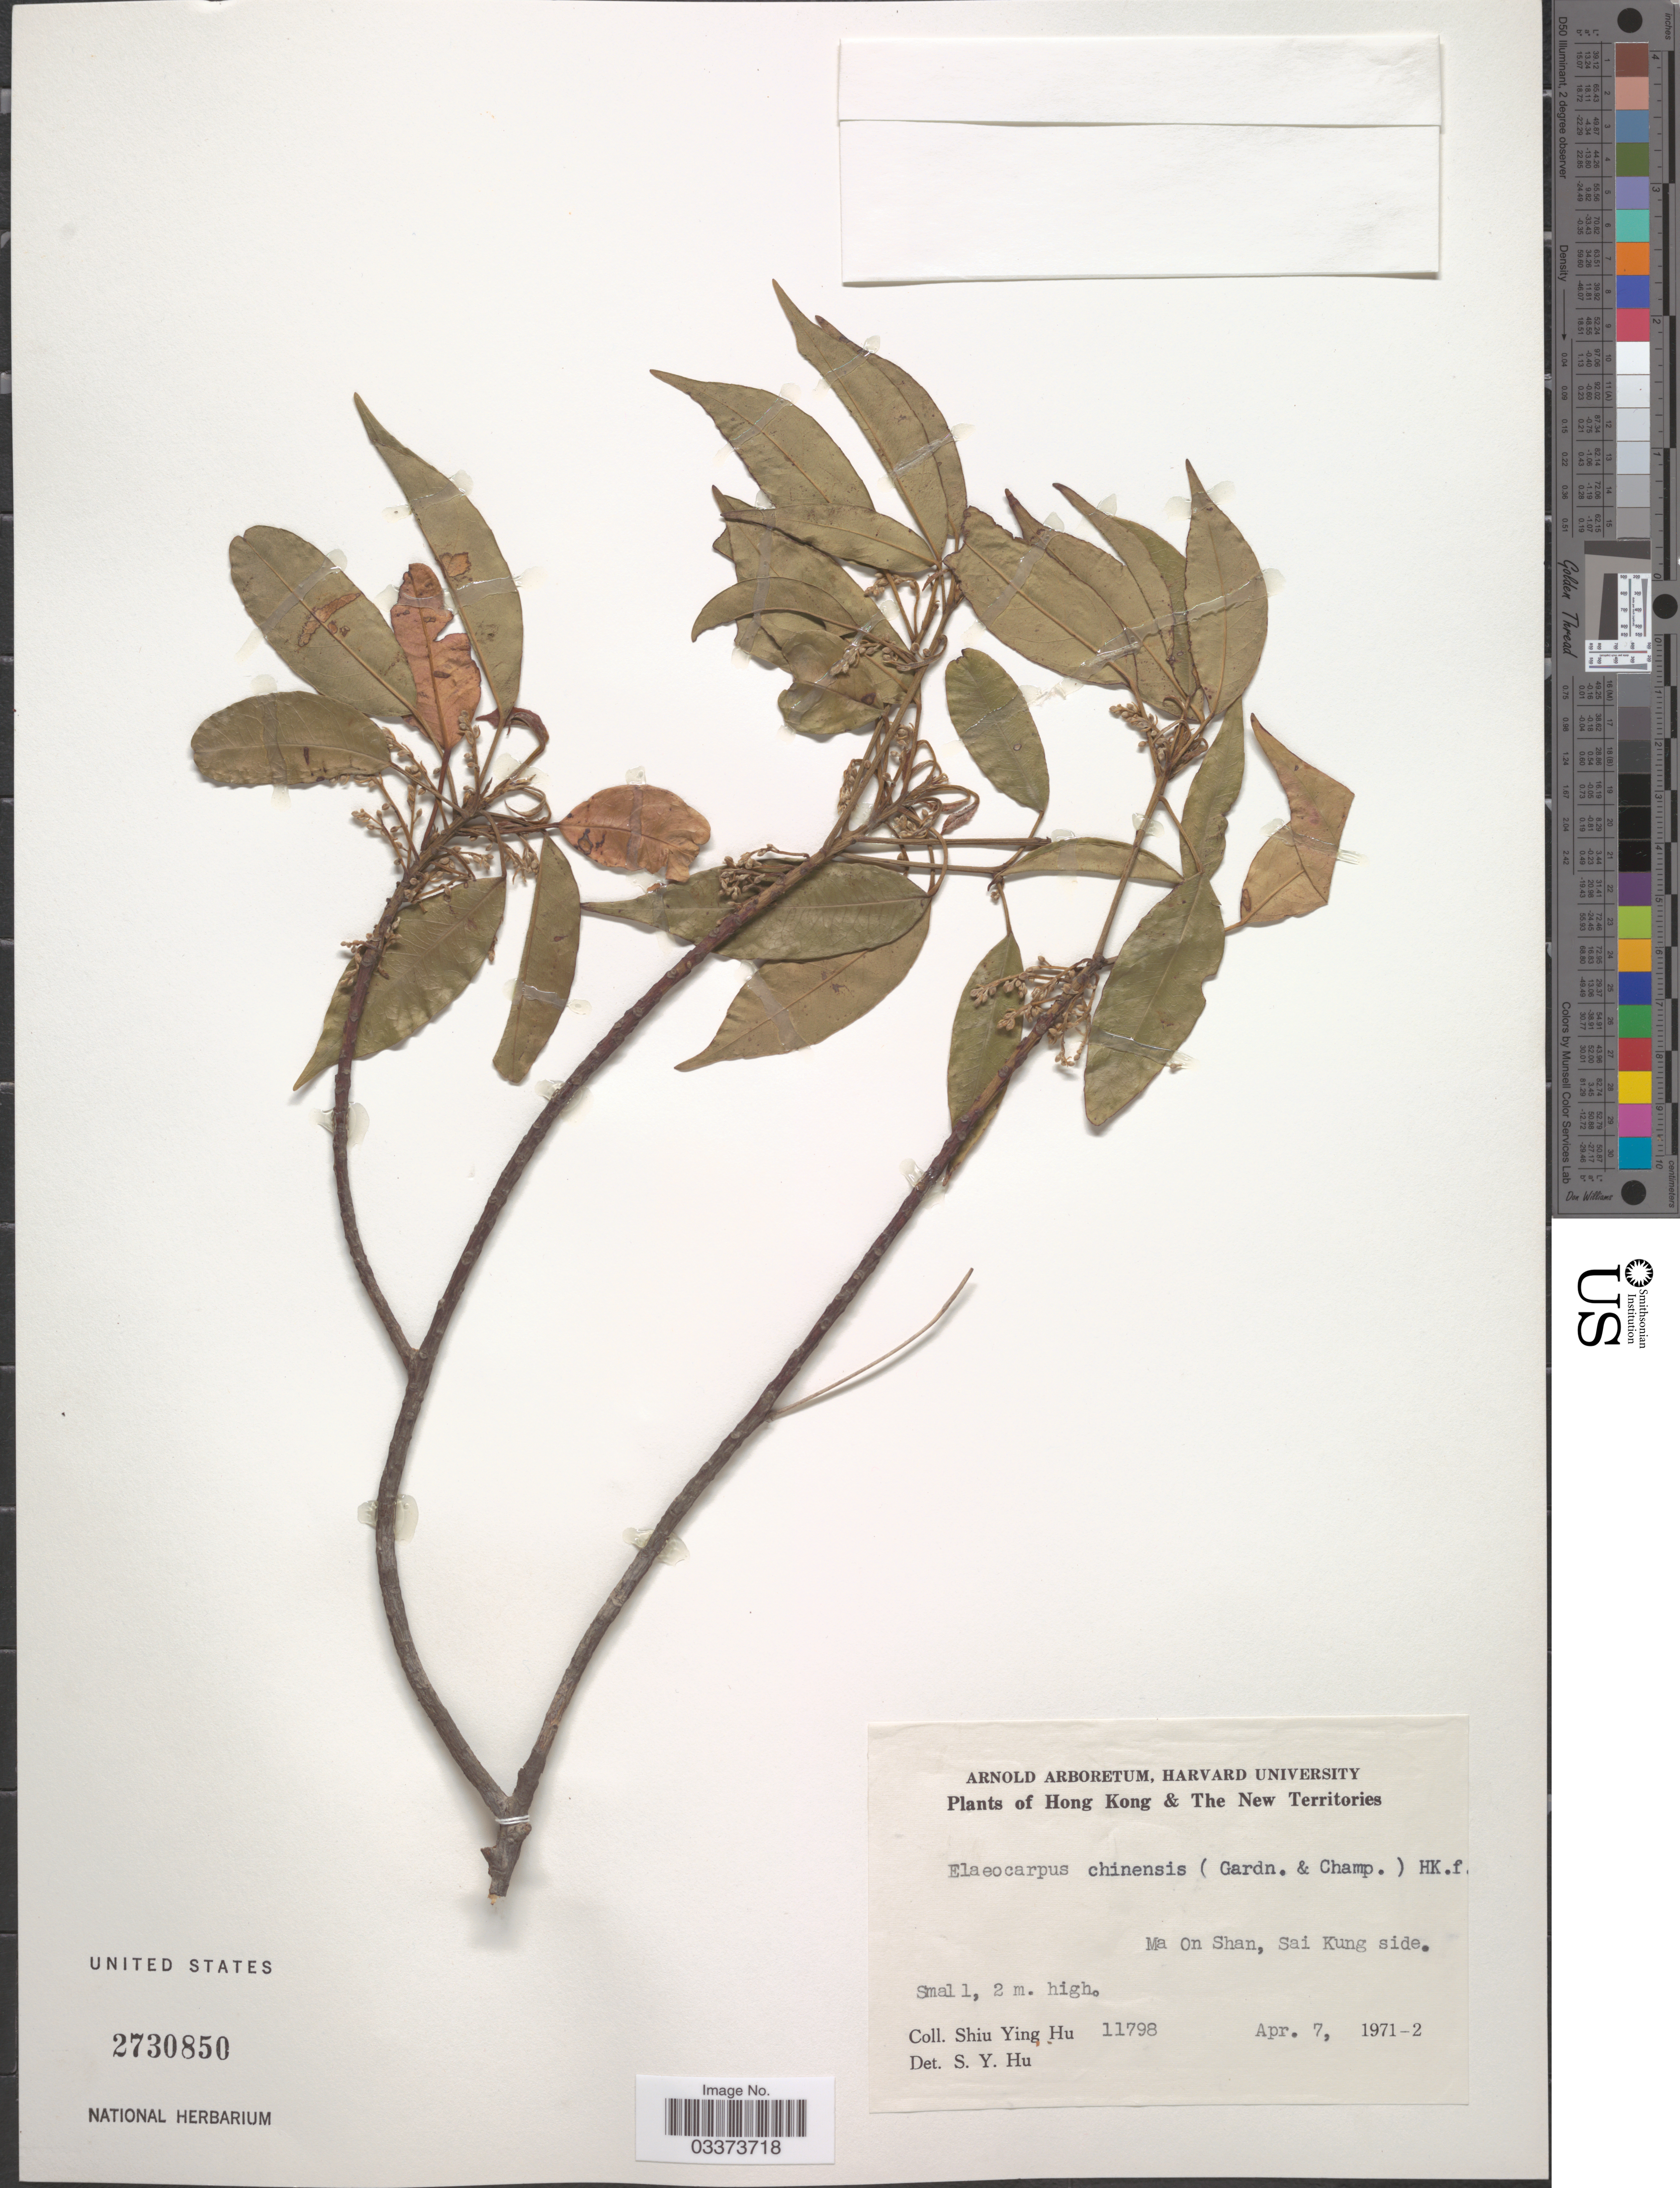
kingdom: Plantae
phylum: Tracheophyta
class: Magnoliopsida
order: Oxalidales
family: Elaeocarpaceae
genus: Elaeocarpus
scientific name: Elaeocarpus chinensis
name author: (A. Gray & Ch) Hook. f.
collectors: S. Y. Hu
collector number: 11798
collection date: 1971-04-07/1972-04-07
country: China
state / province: Hong Kong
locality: The New Territories, Ma On Shan, Sai Kung side.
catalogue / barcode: US 2730850